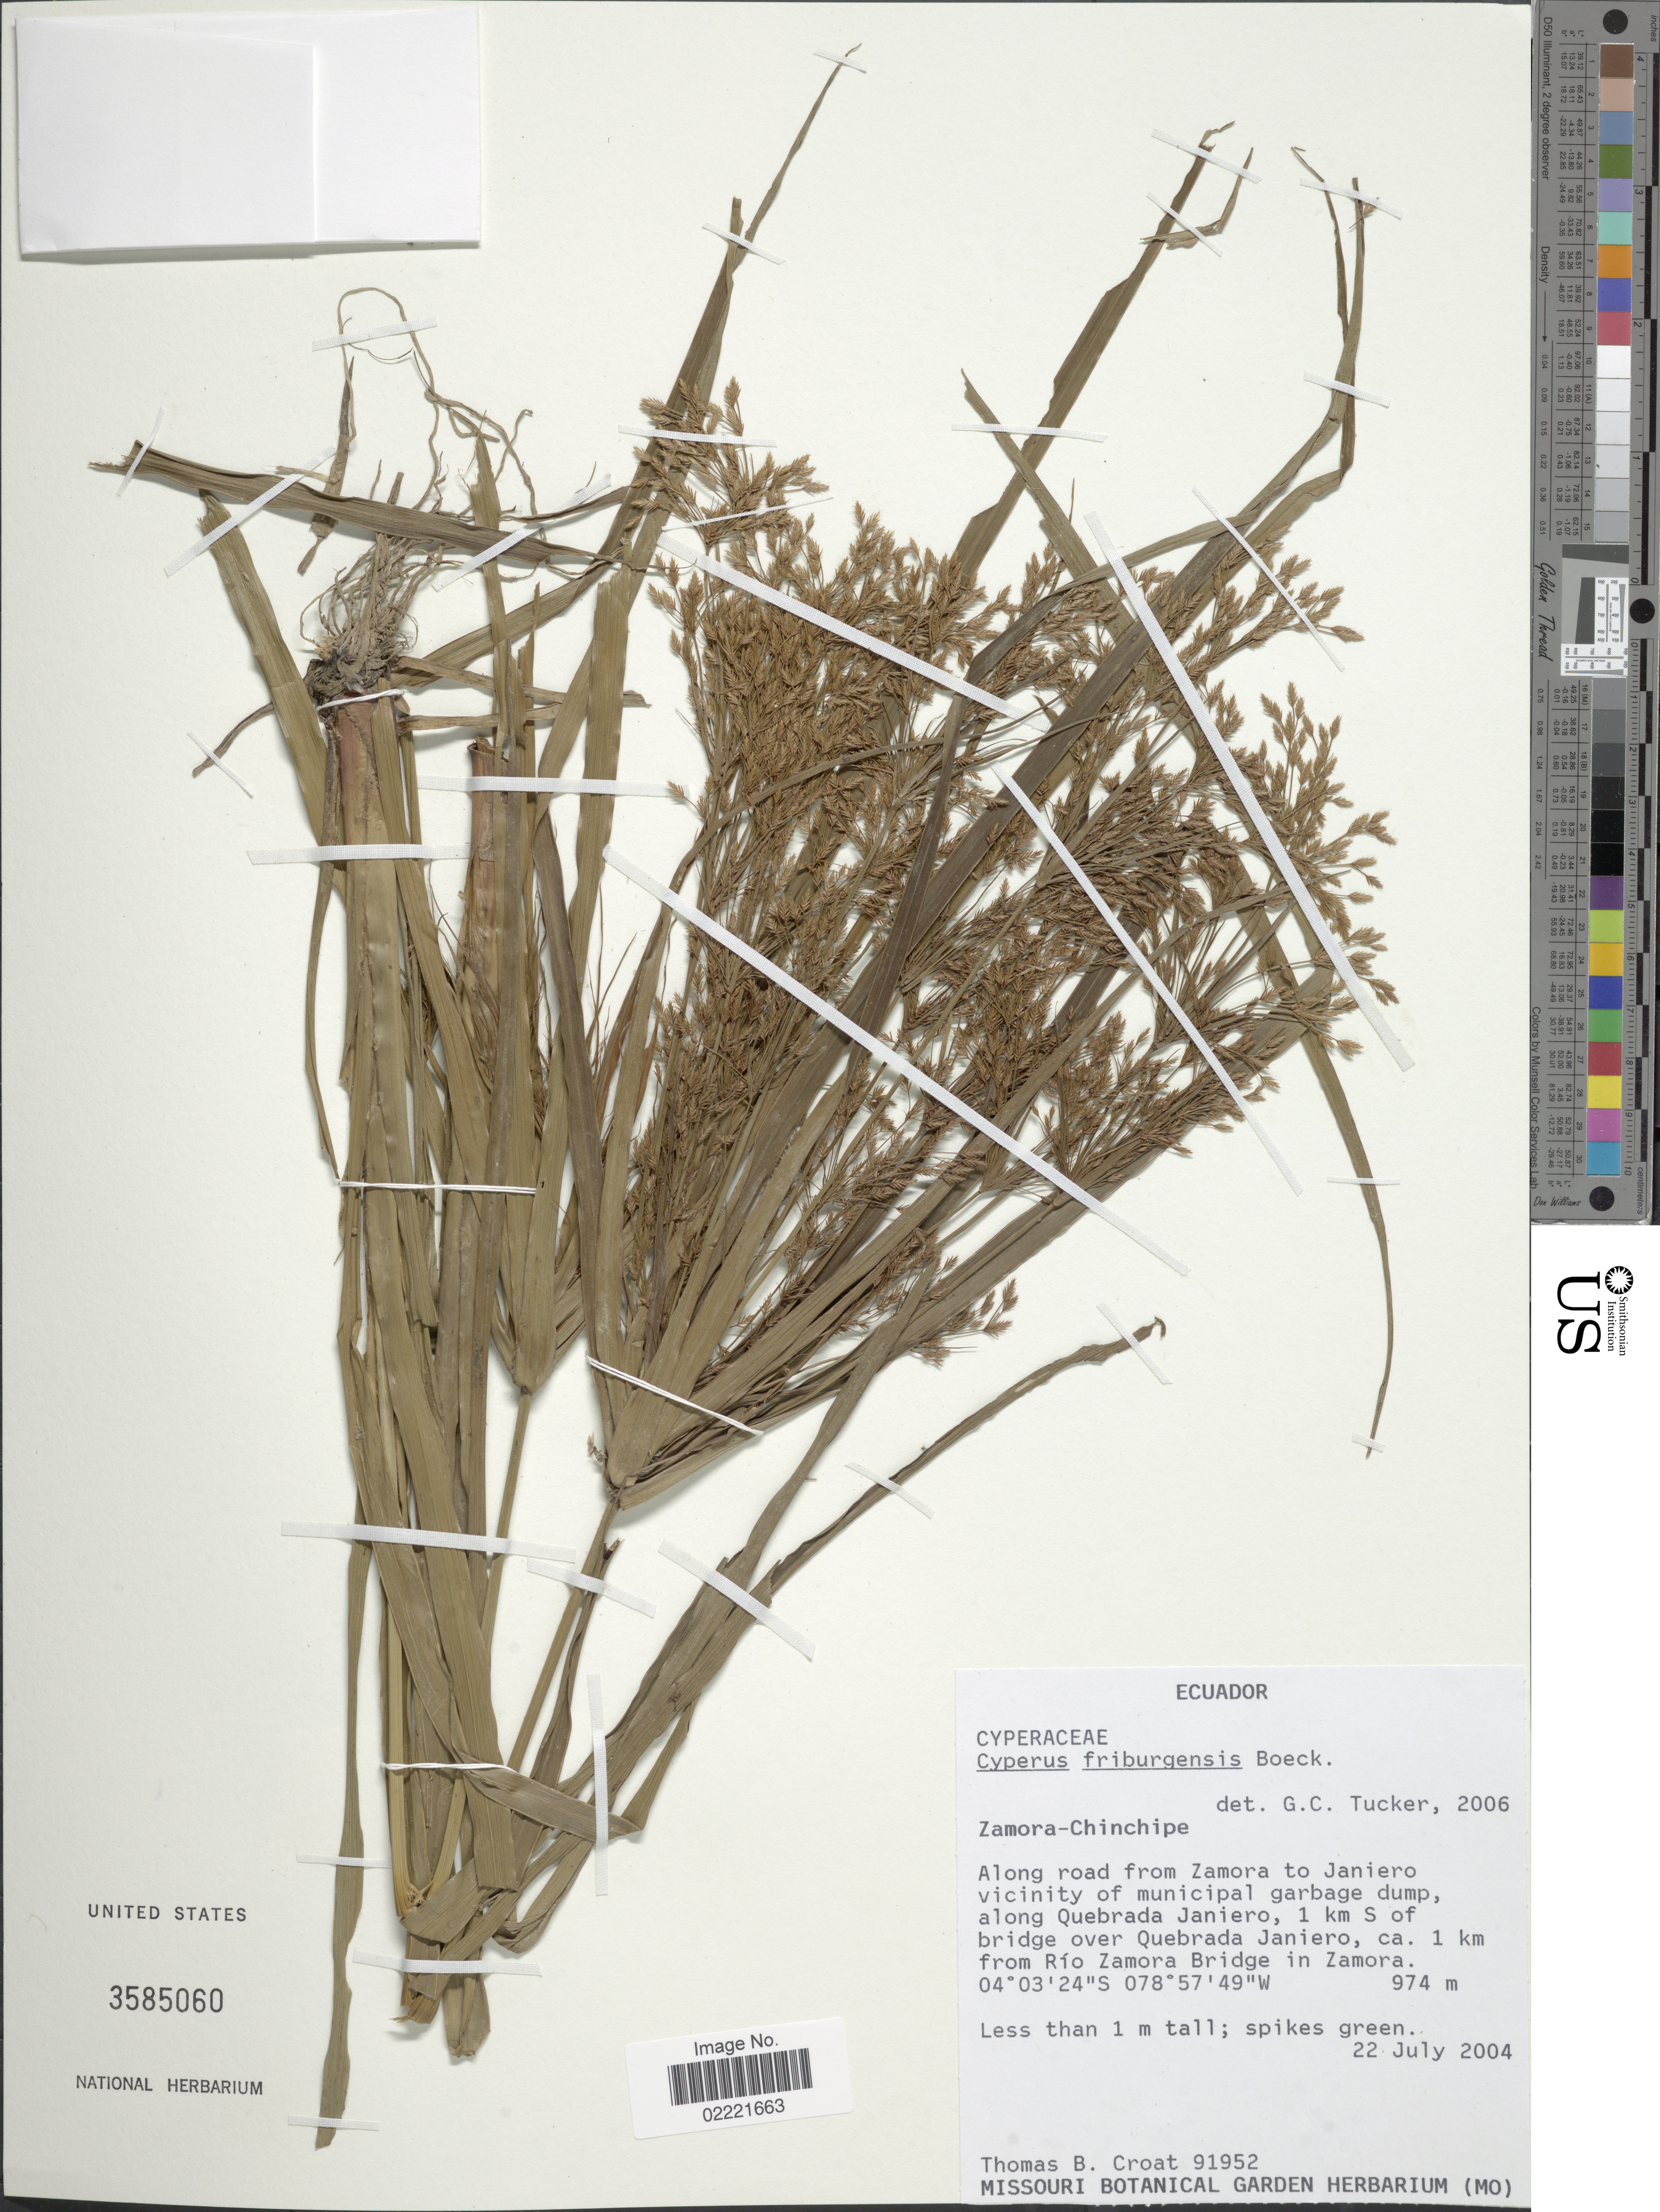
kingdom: Plantae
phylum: Tracheophyta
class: Liliopsida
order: Poales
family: Cyperaceae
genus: Cyperus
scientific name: Cyperus friburgensis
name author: Boeckeler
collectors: T. B. Croat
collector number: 91952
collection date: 2004-07-22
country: Ecuador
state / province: Zamora-Chinchipe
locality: Along road from Zamora to Janiero vicinity of municipal garbage dump, along Quebrada Janiero, 1 km S of bridge over Quebrada Janiero, ca. 1 km from Río Zamora Bridge in Zamora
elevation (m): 974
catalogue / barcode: US 3585060